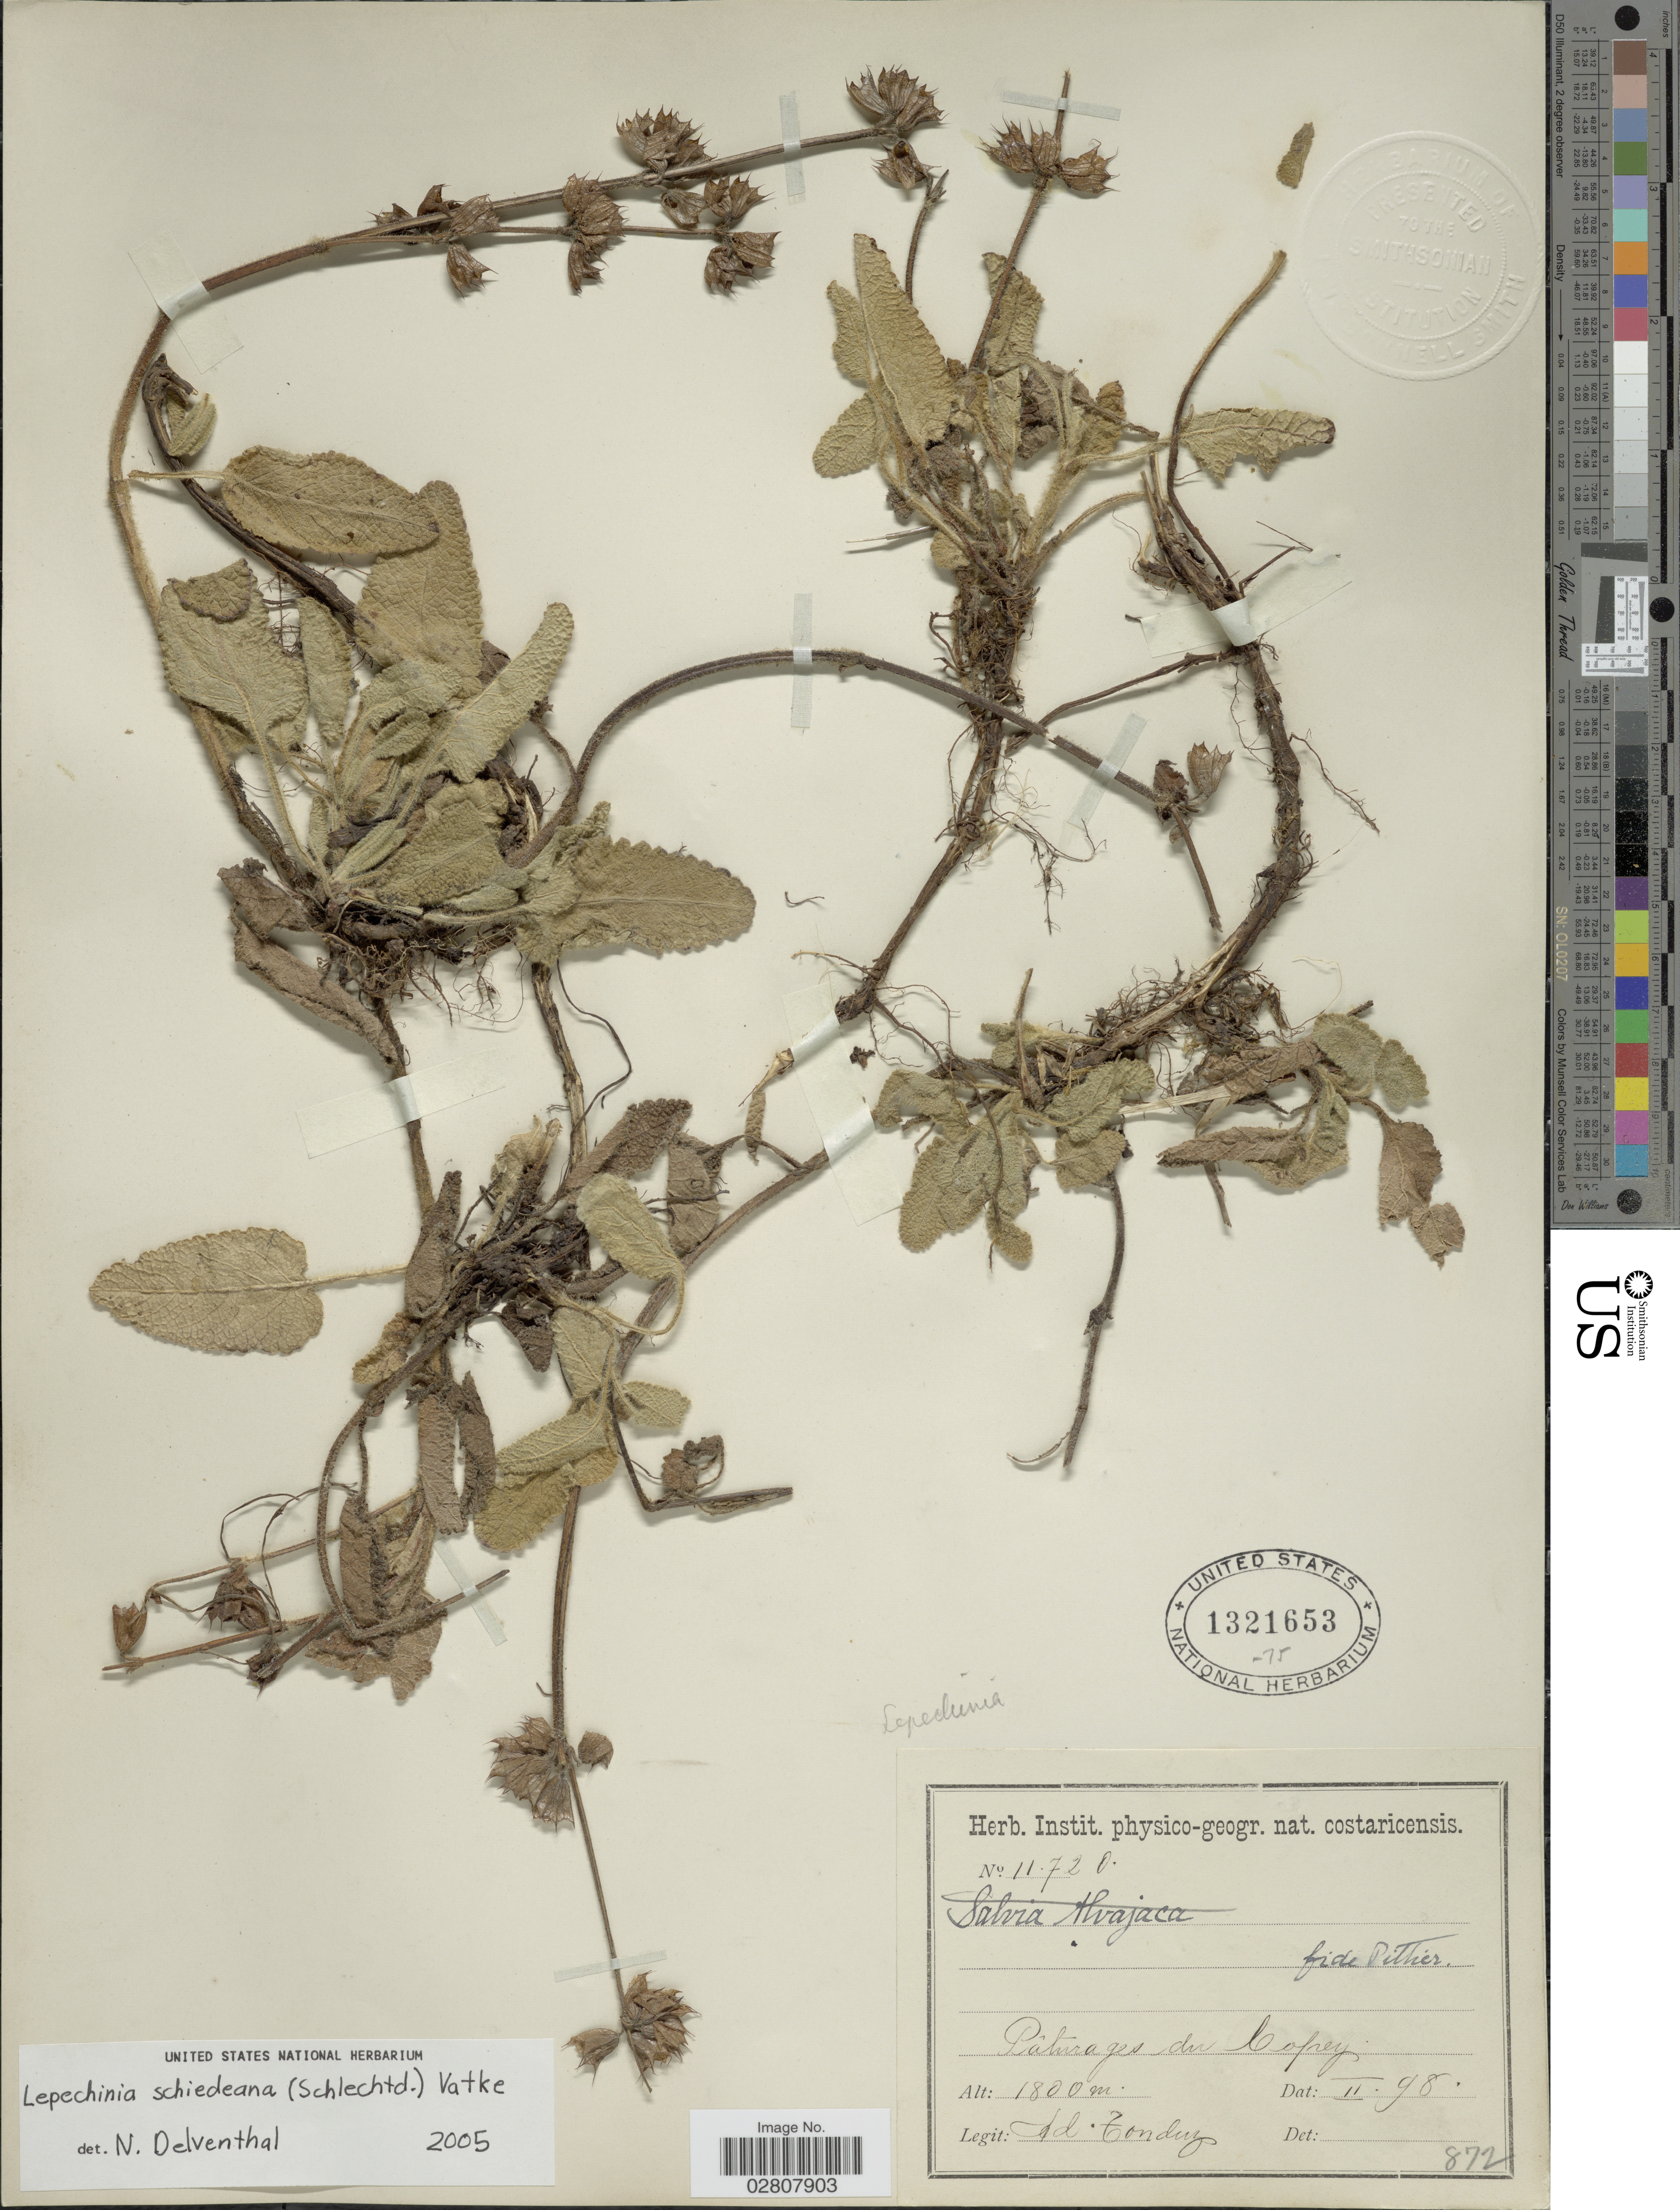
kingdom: Plantae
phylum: Tracheophyta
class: Magnoliopsida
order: Lamiales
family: Lamiaceae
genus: Lepechinia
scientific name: Lepechinia schiedeana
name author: (Schltdl.) Vatke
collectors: A. Tonduz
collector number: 11720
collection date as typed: Transcribed d/m/y: /2/98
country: Costa Rica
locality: Pâturages de Copey.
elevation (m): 1800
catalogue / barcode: US 1321653